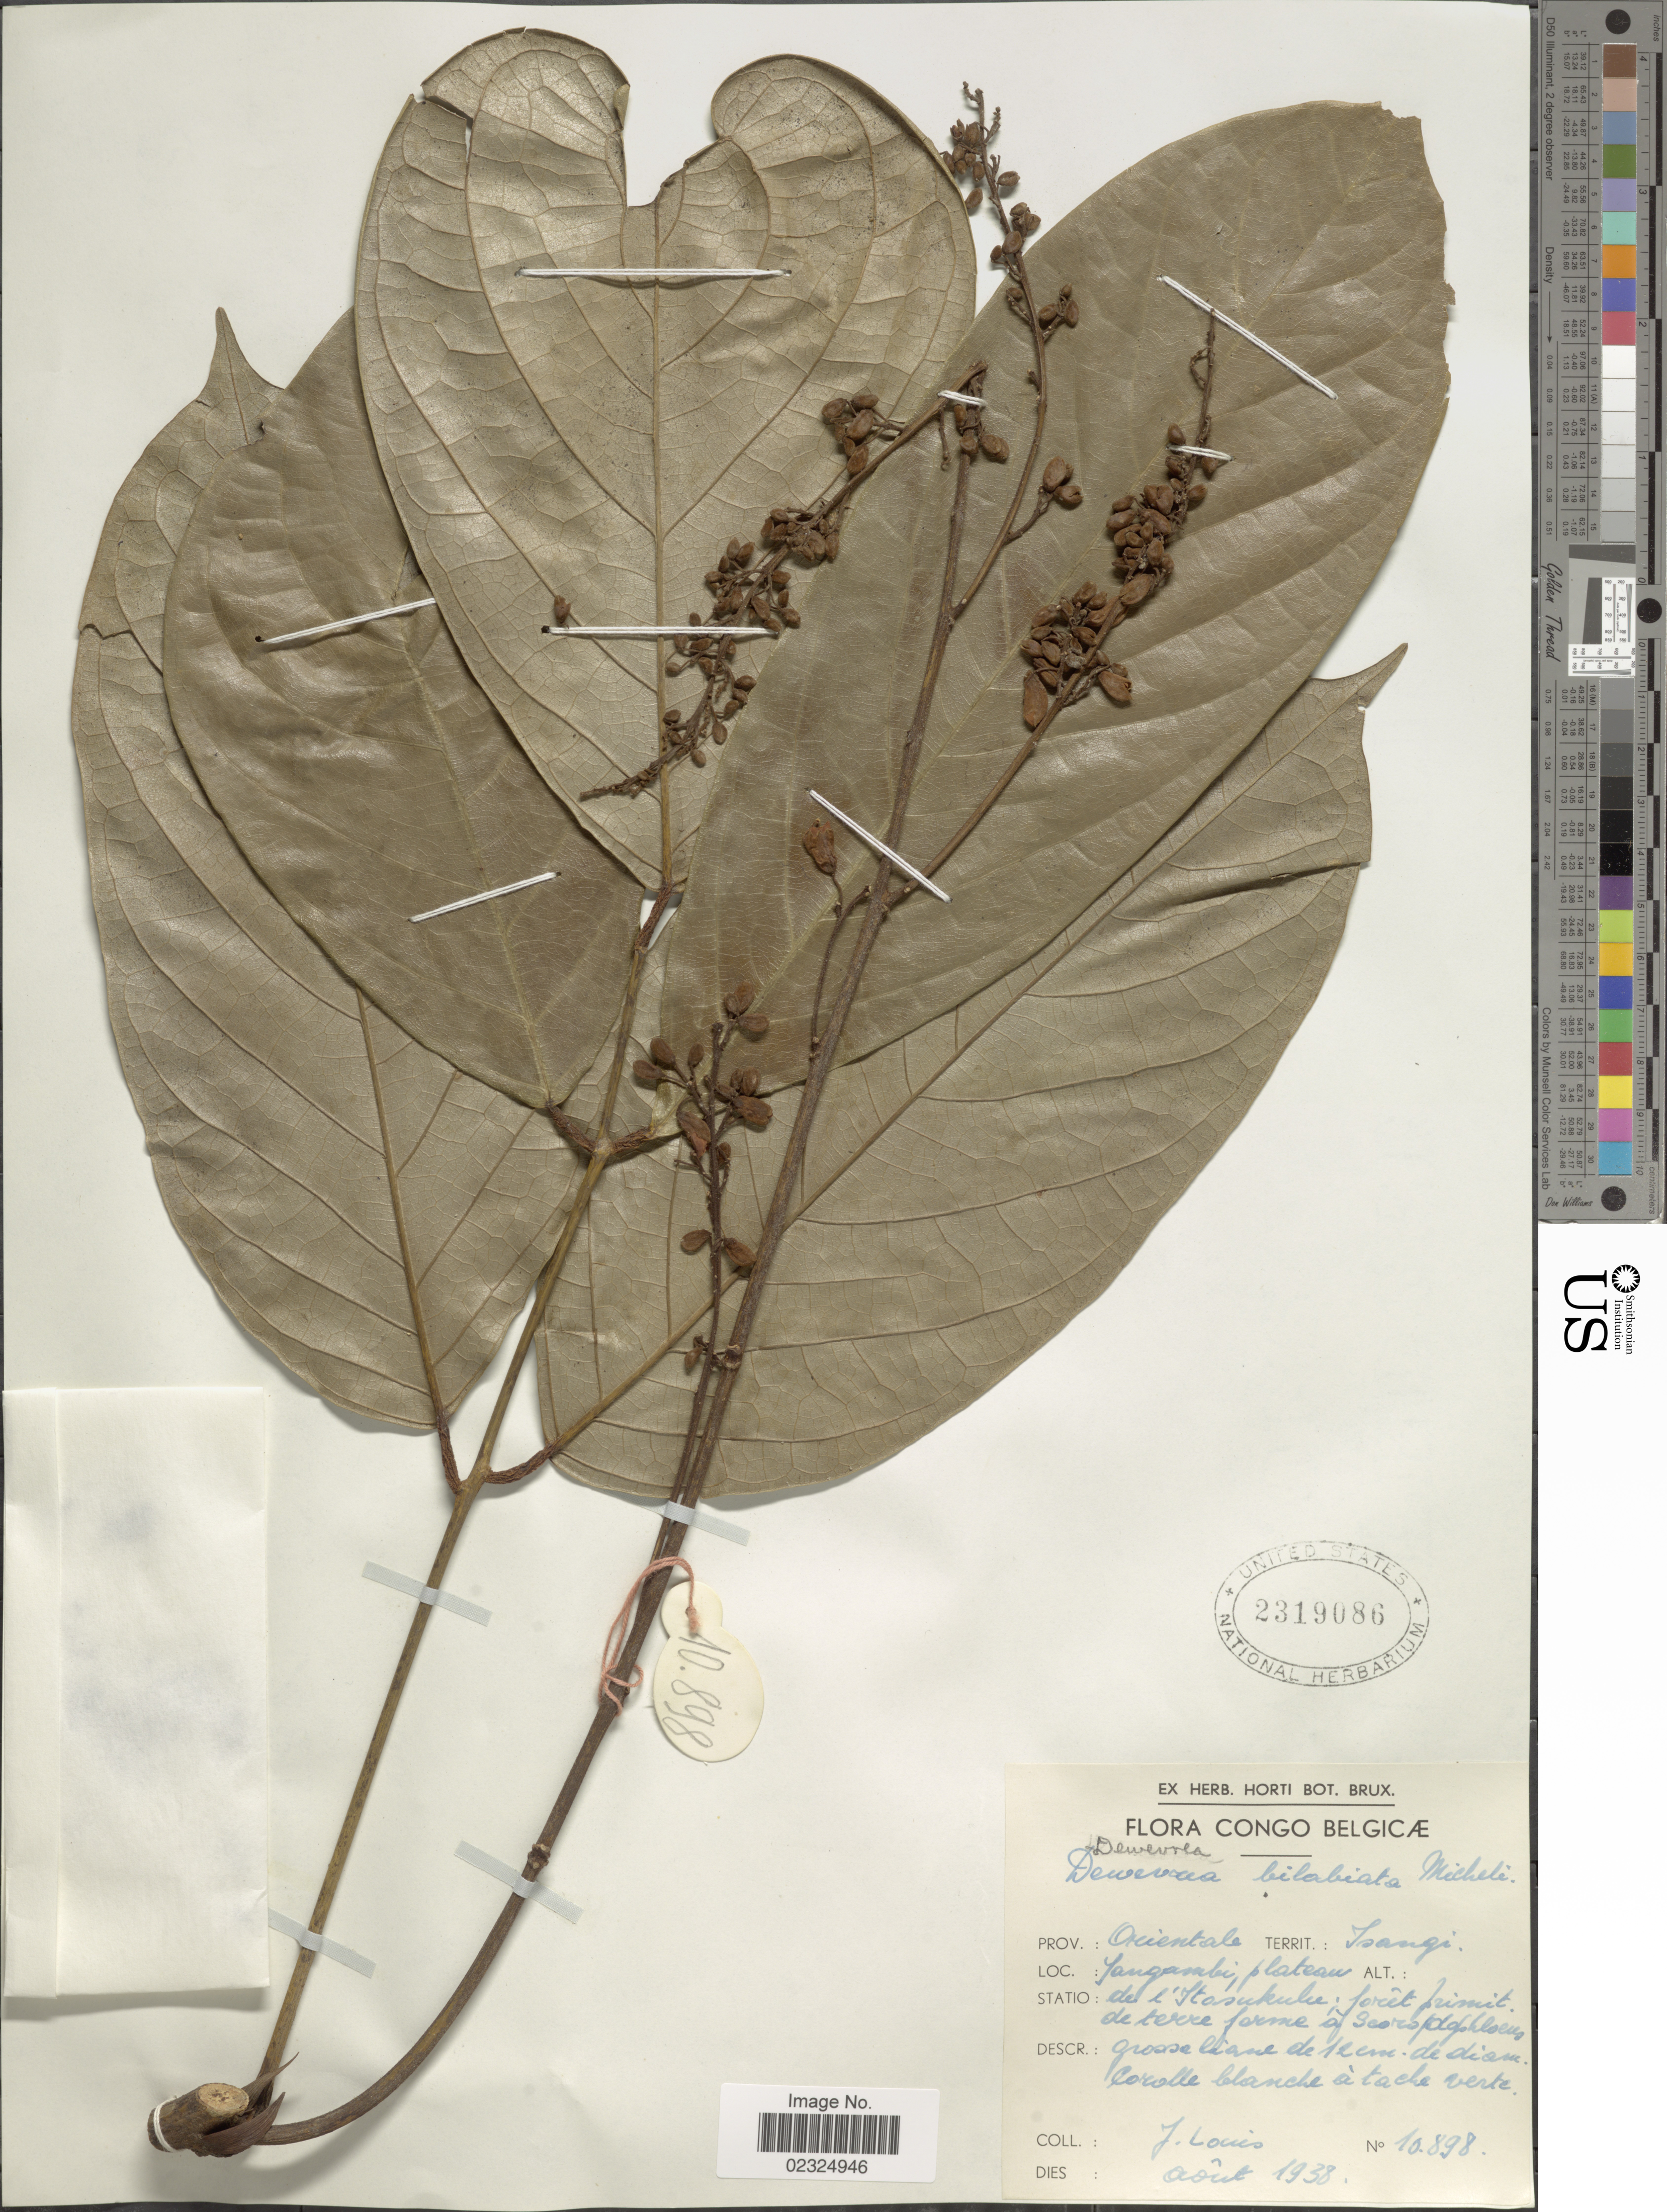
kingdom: Plantae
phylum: Tracheophyta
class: Magnoliopsida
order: Fabales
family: Fabaceae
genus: Dewevrea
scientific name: Dewevrea bilabiata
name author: Micheli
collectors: J. Louis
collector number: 10898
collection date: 1938-08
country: Congo, Democratic Republic of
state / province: Tshopo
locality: Territ.: Isangi, Yangambi, plateau, del l'Itasukuke.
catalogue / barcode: US 2319086